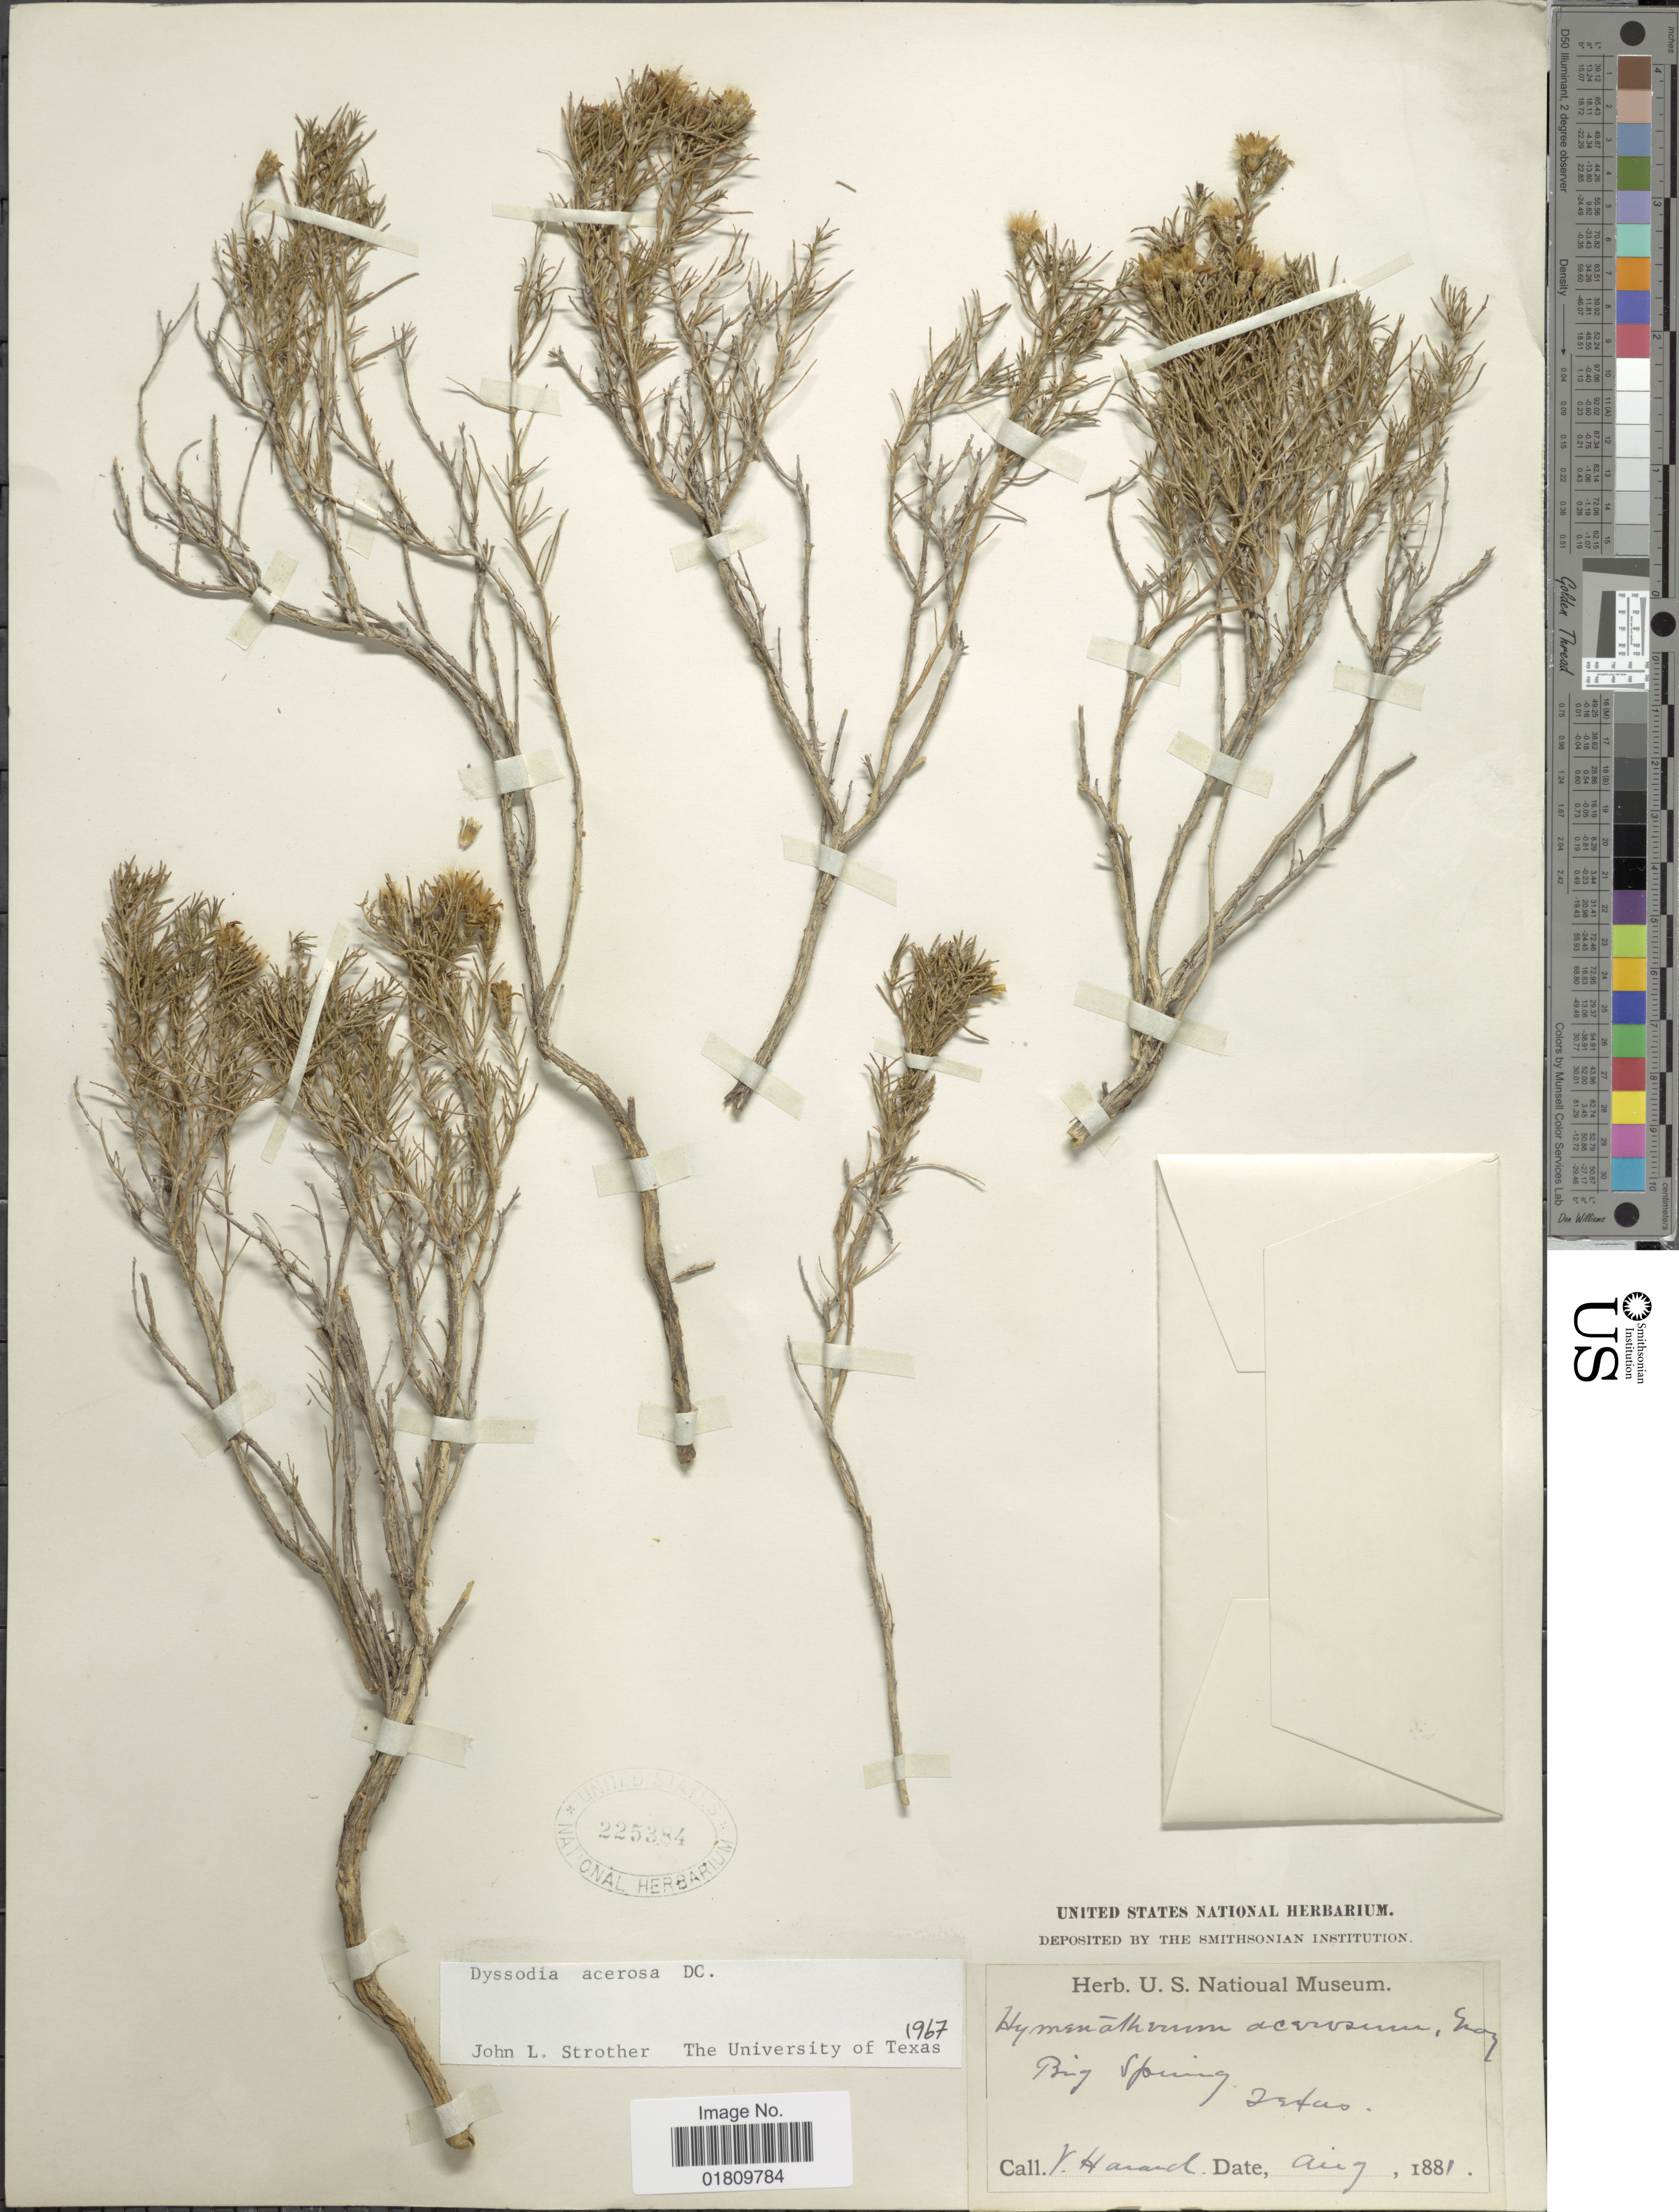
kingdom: Plantae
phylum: Tracheophyta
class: Magnoliopsida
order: Asterales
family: Asteraceae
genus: Thymophylla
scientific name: Thymophylla acerosa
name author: (DC.) Strother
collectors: V. Havard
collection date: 1881-08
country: United States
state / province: Texas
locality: Big Spring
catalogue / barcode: US 225384